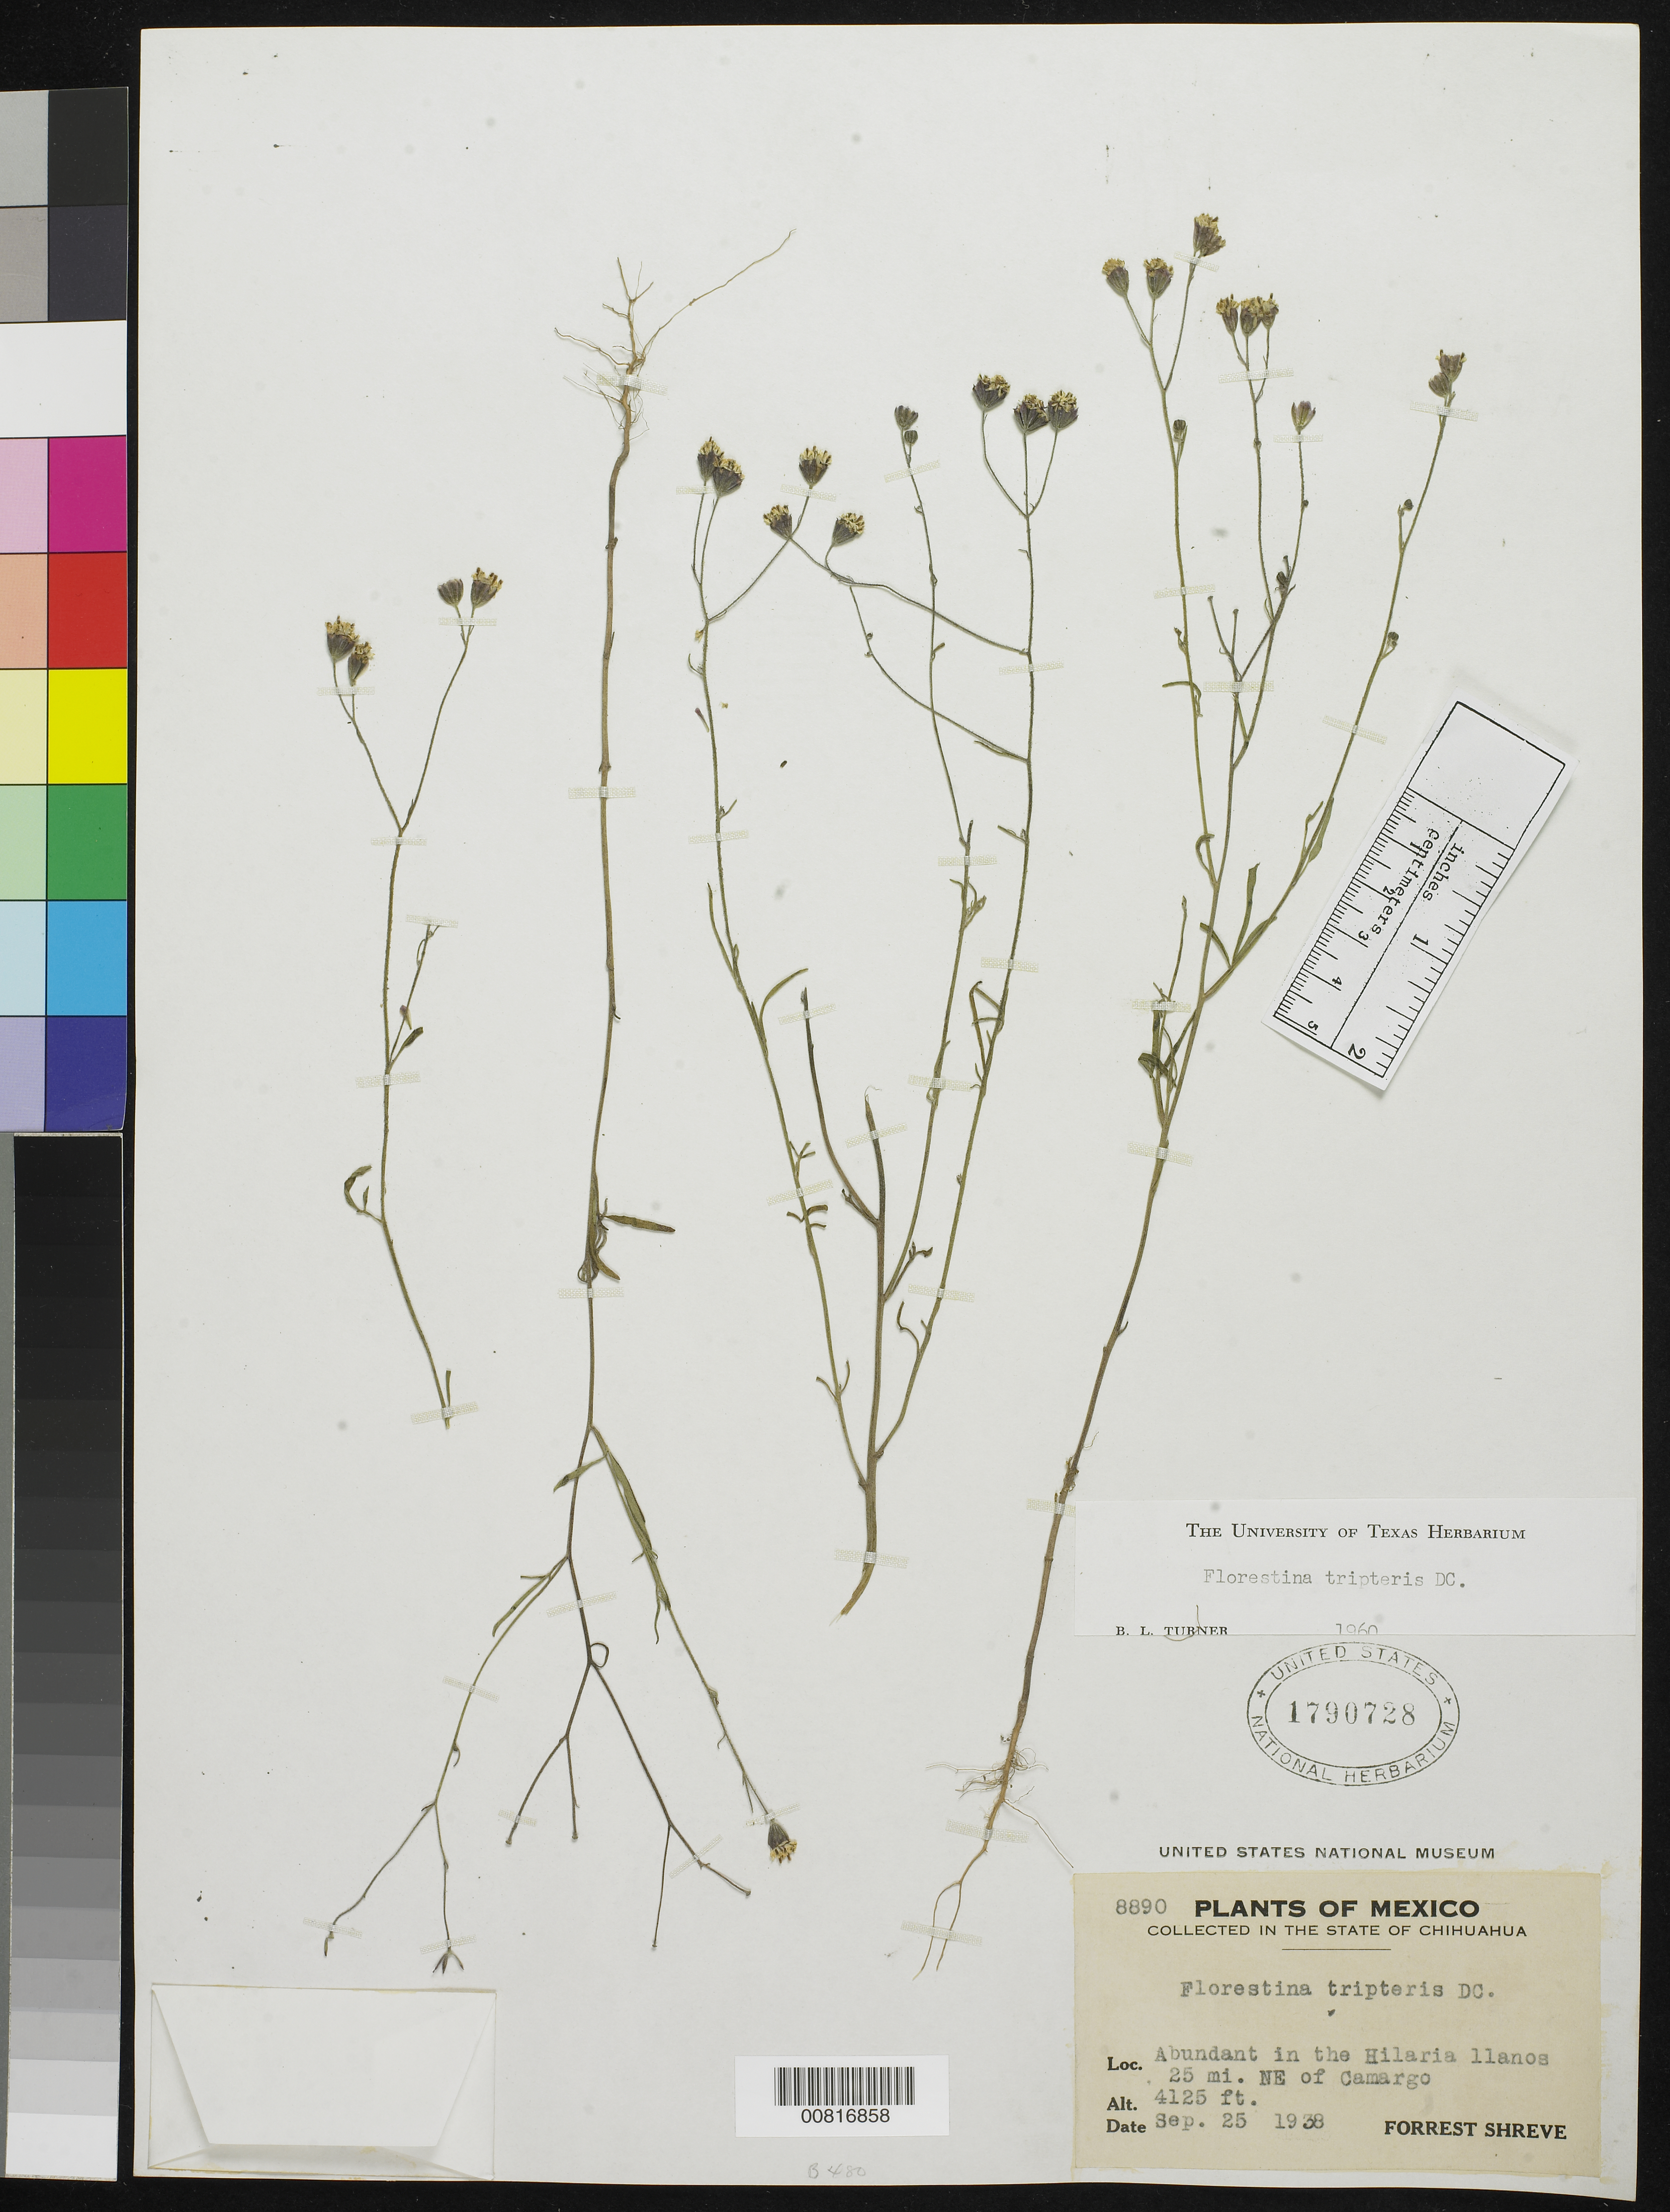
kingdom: Plantae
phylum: Tracheophyta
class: Magnoliopsida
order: Asterales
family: Asteraceae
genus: Florestina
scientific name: Florestina tripteris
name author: DC.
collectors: F. Shreve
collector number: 8890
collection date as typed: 25 Sep 1938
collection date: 1938-09-25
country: Mexico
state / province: Chihuahua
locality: Hilaria Llanos 25 mi. NE of Camargo, Chihuahua.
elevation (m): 1257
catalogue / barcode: US 1790728